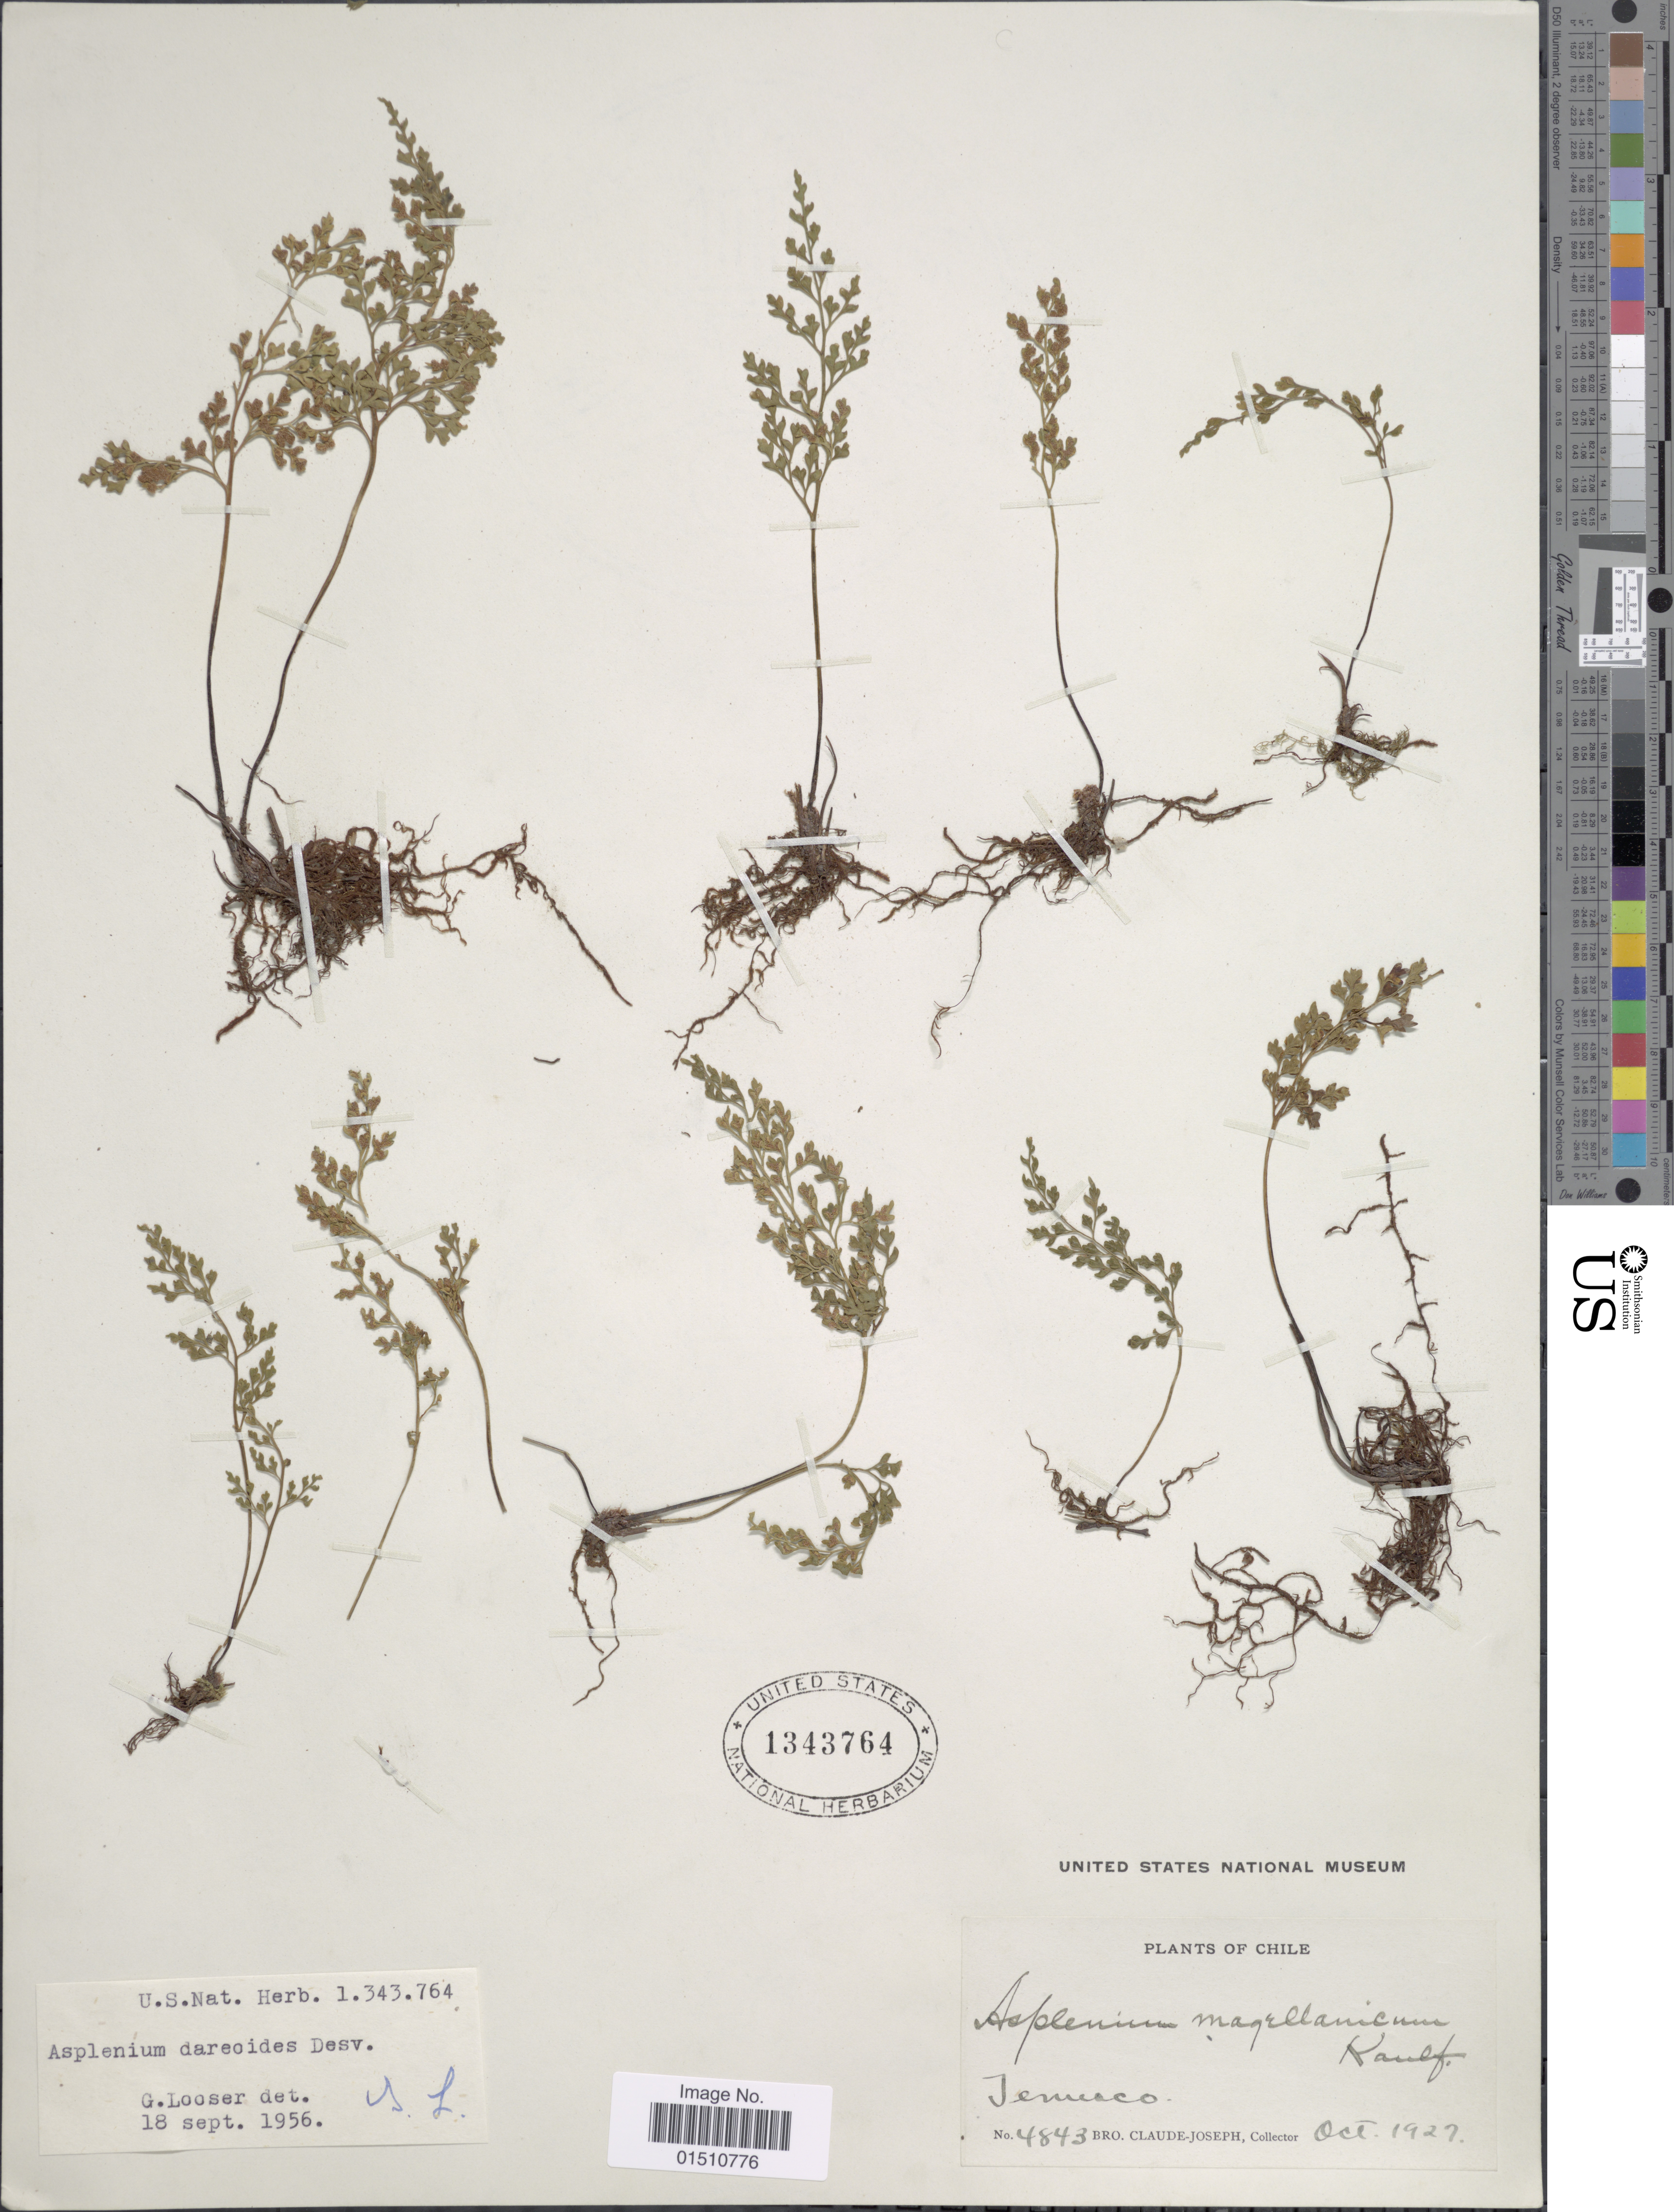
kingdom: Plantae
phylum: Tracheophyta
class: Polypodiopsida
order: Polypodiales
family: Aspleniaceae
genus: Asplenium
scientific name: Asplenium dareoides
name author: Desv.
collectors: Bro. Claude-Joseph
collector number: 4843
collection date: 1927-10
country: Chile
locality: Chile, Temuco.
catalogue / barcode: US 1343764